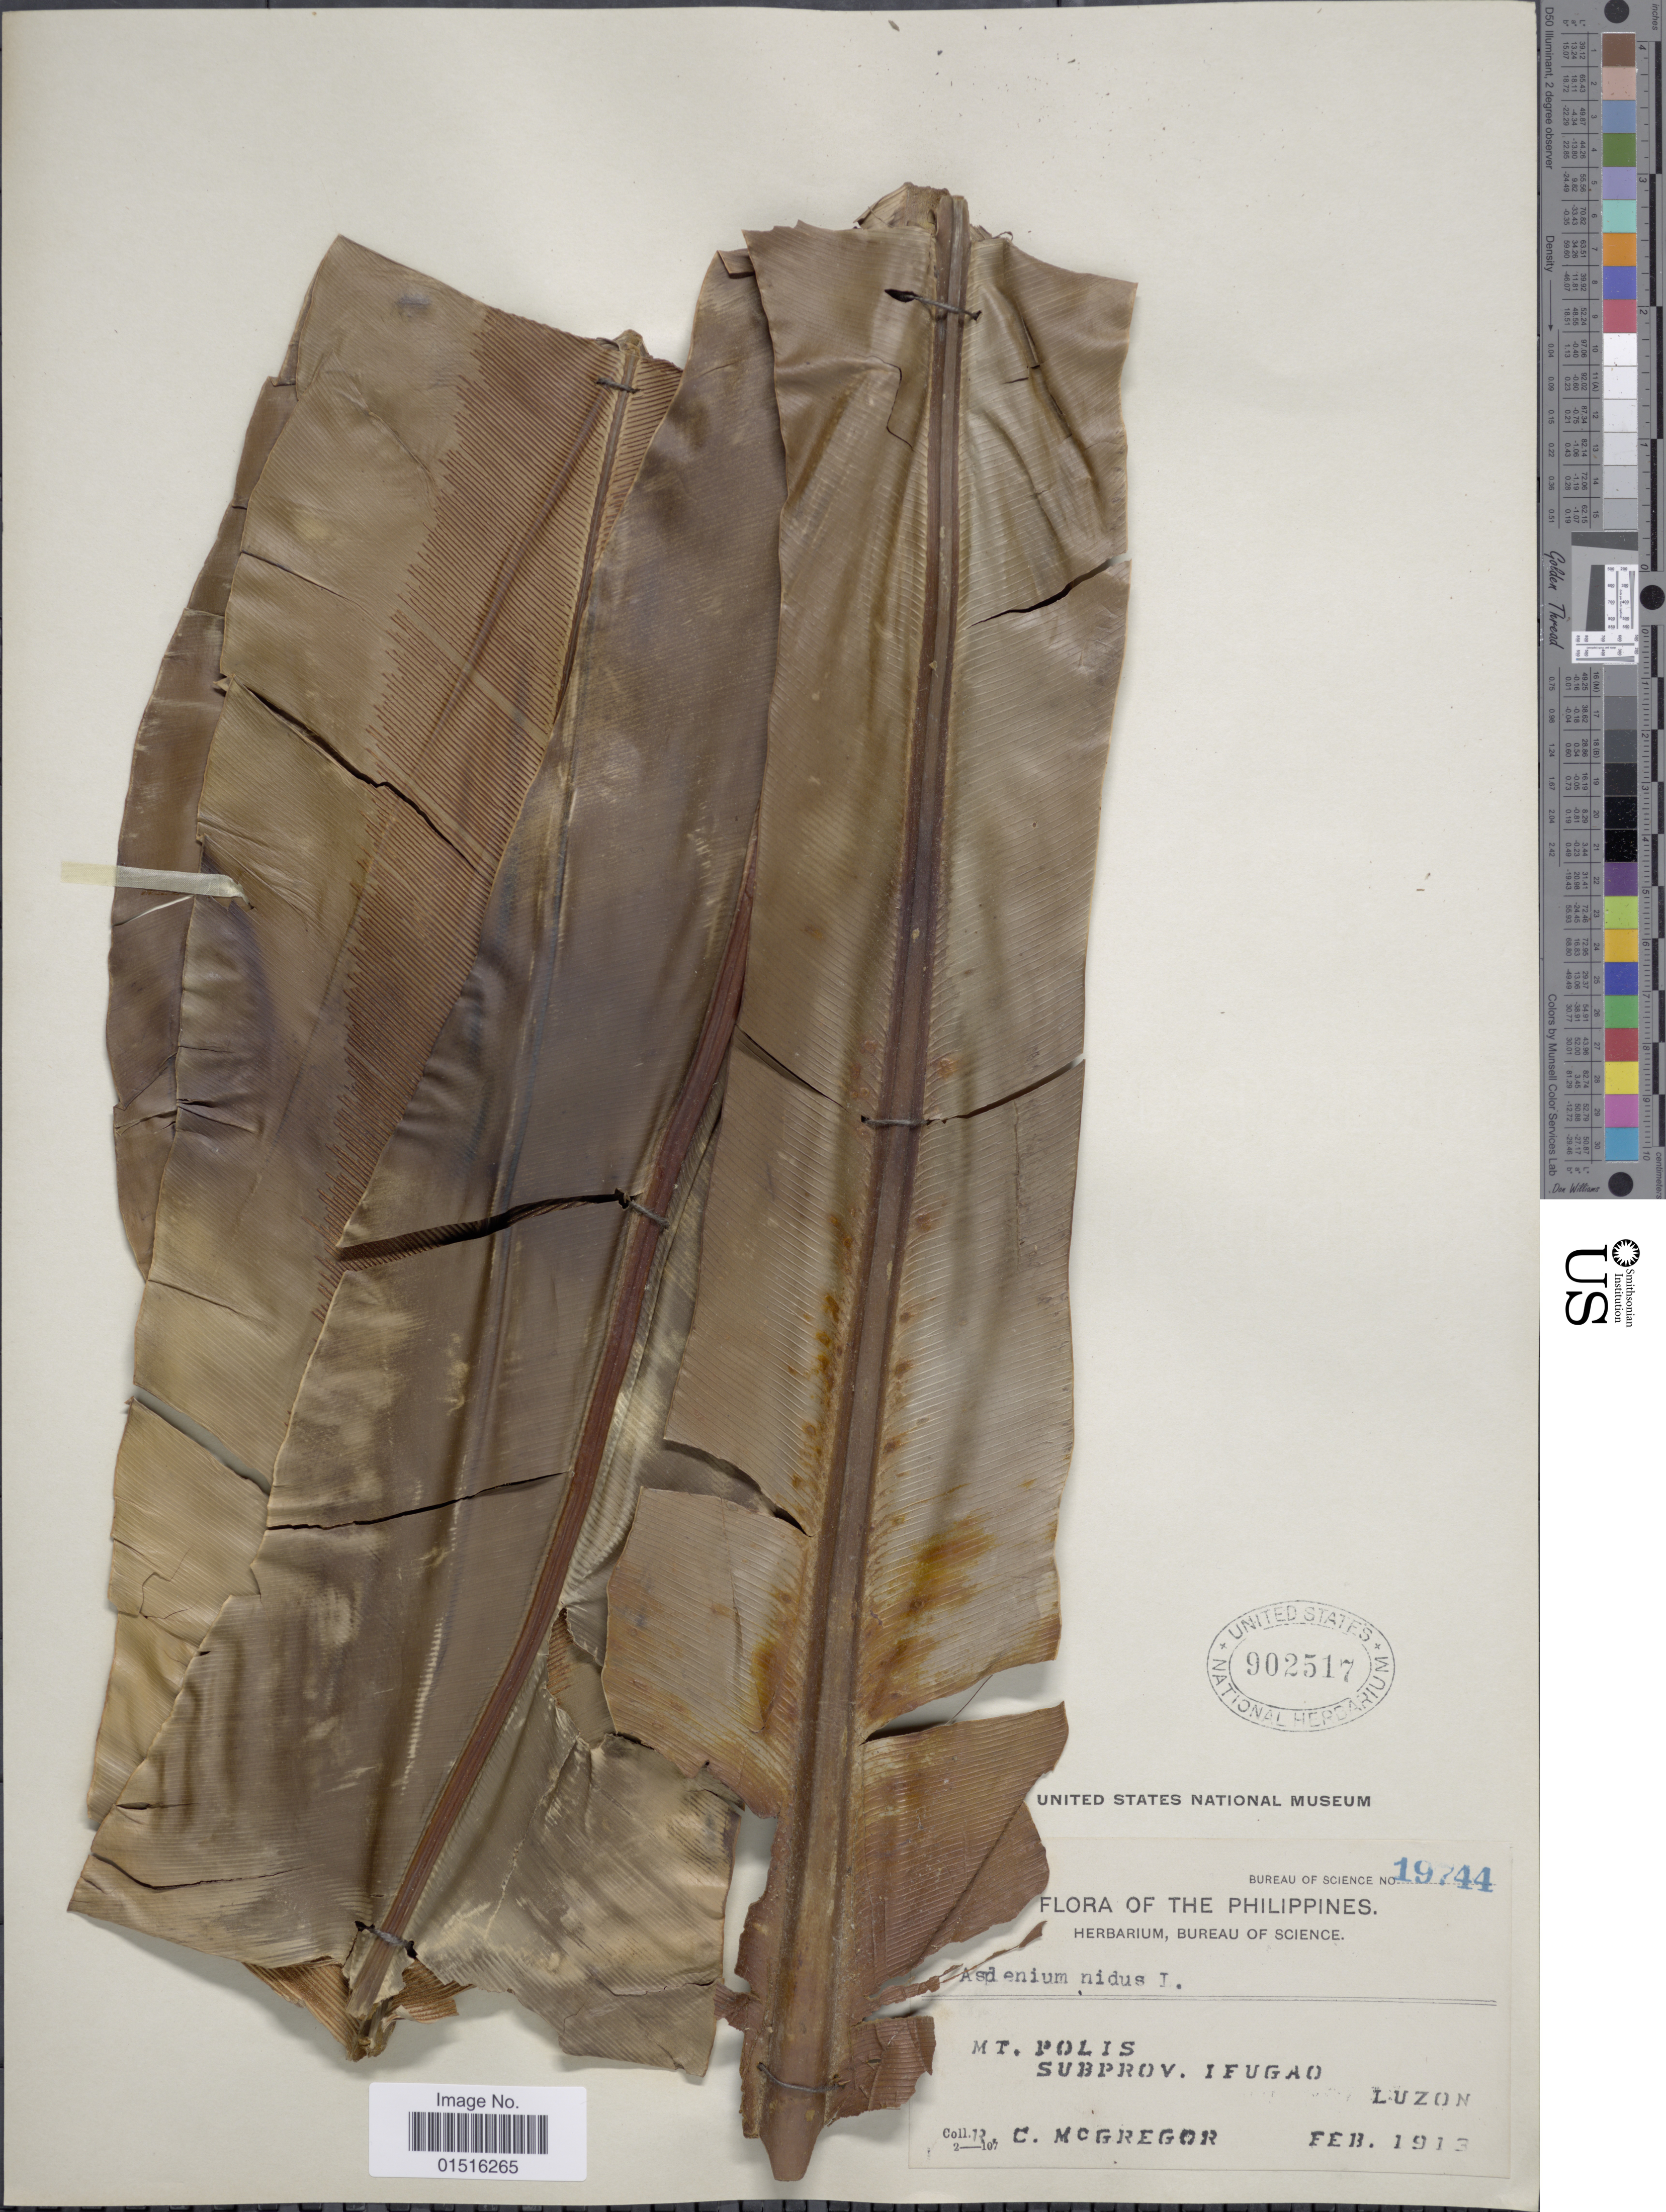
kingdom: Plantae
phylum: Tracheophyta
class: Polypodiopsida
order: Polypodiales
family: Aspleniaceae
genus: Asplenium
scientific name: Asplenium ellipticum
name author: (Fée) Copel.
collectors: C. McGregor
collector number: Bureau of Science 19744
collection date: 1913-02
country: Philippines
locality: Mt. Polis, Subprov. Ifugao, Luzon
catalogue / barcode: US 902517